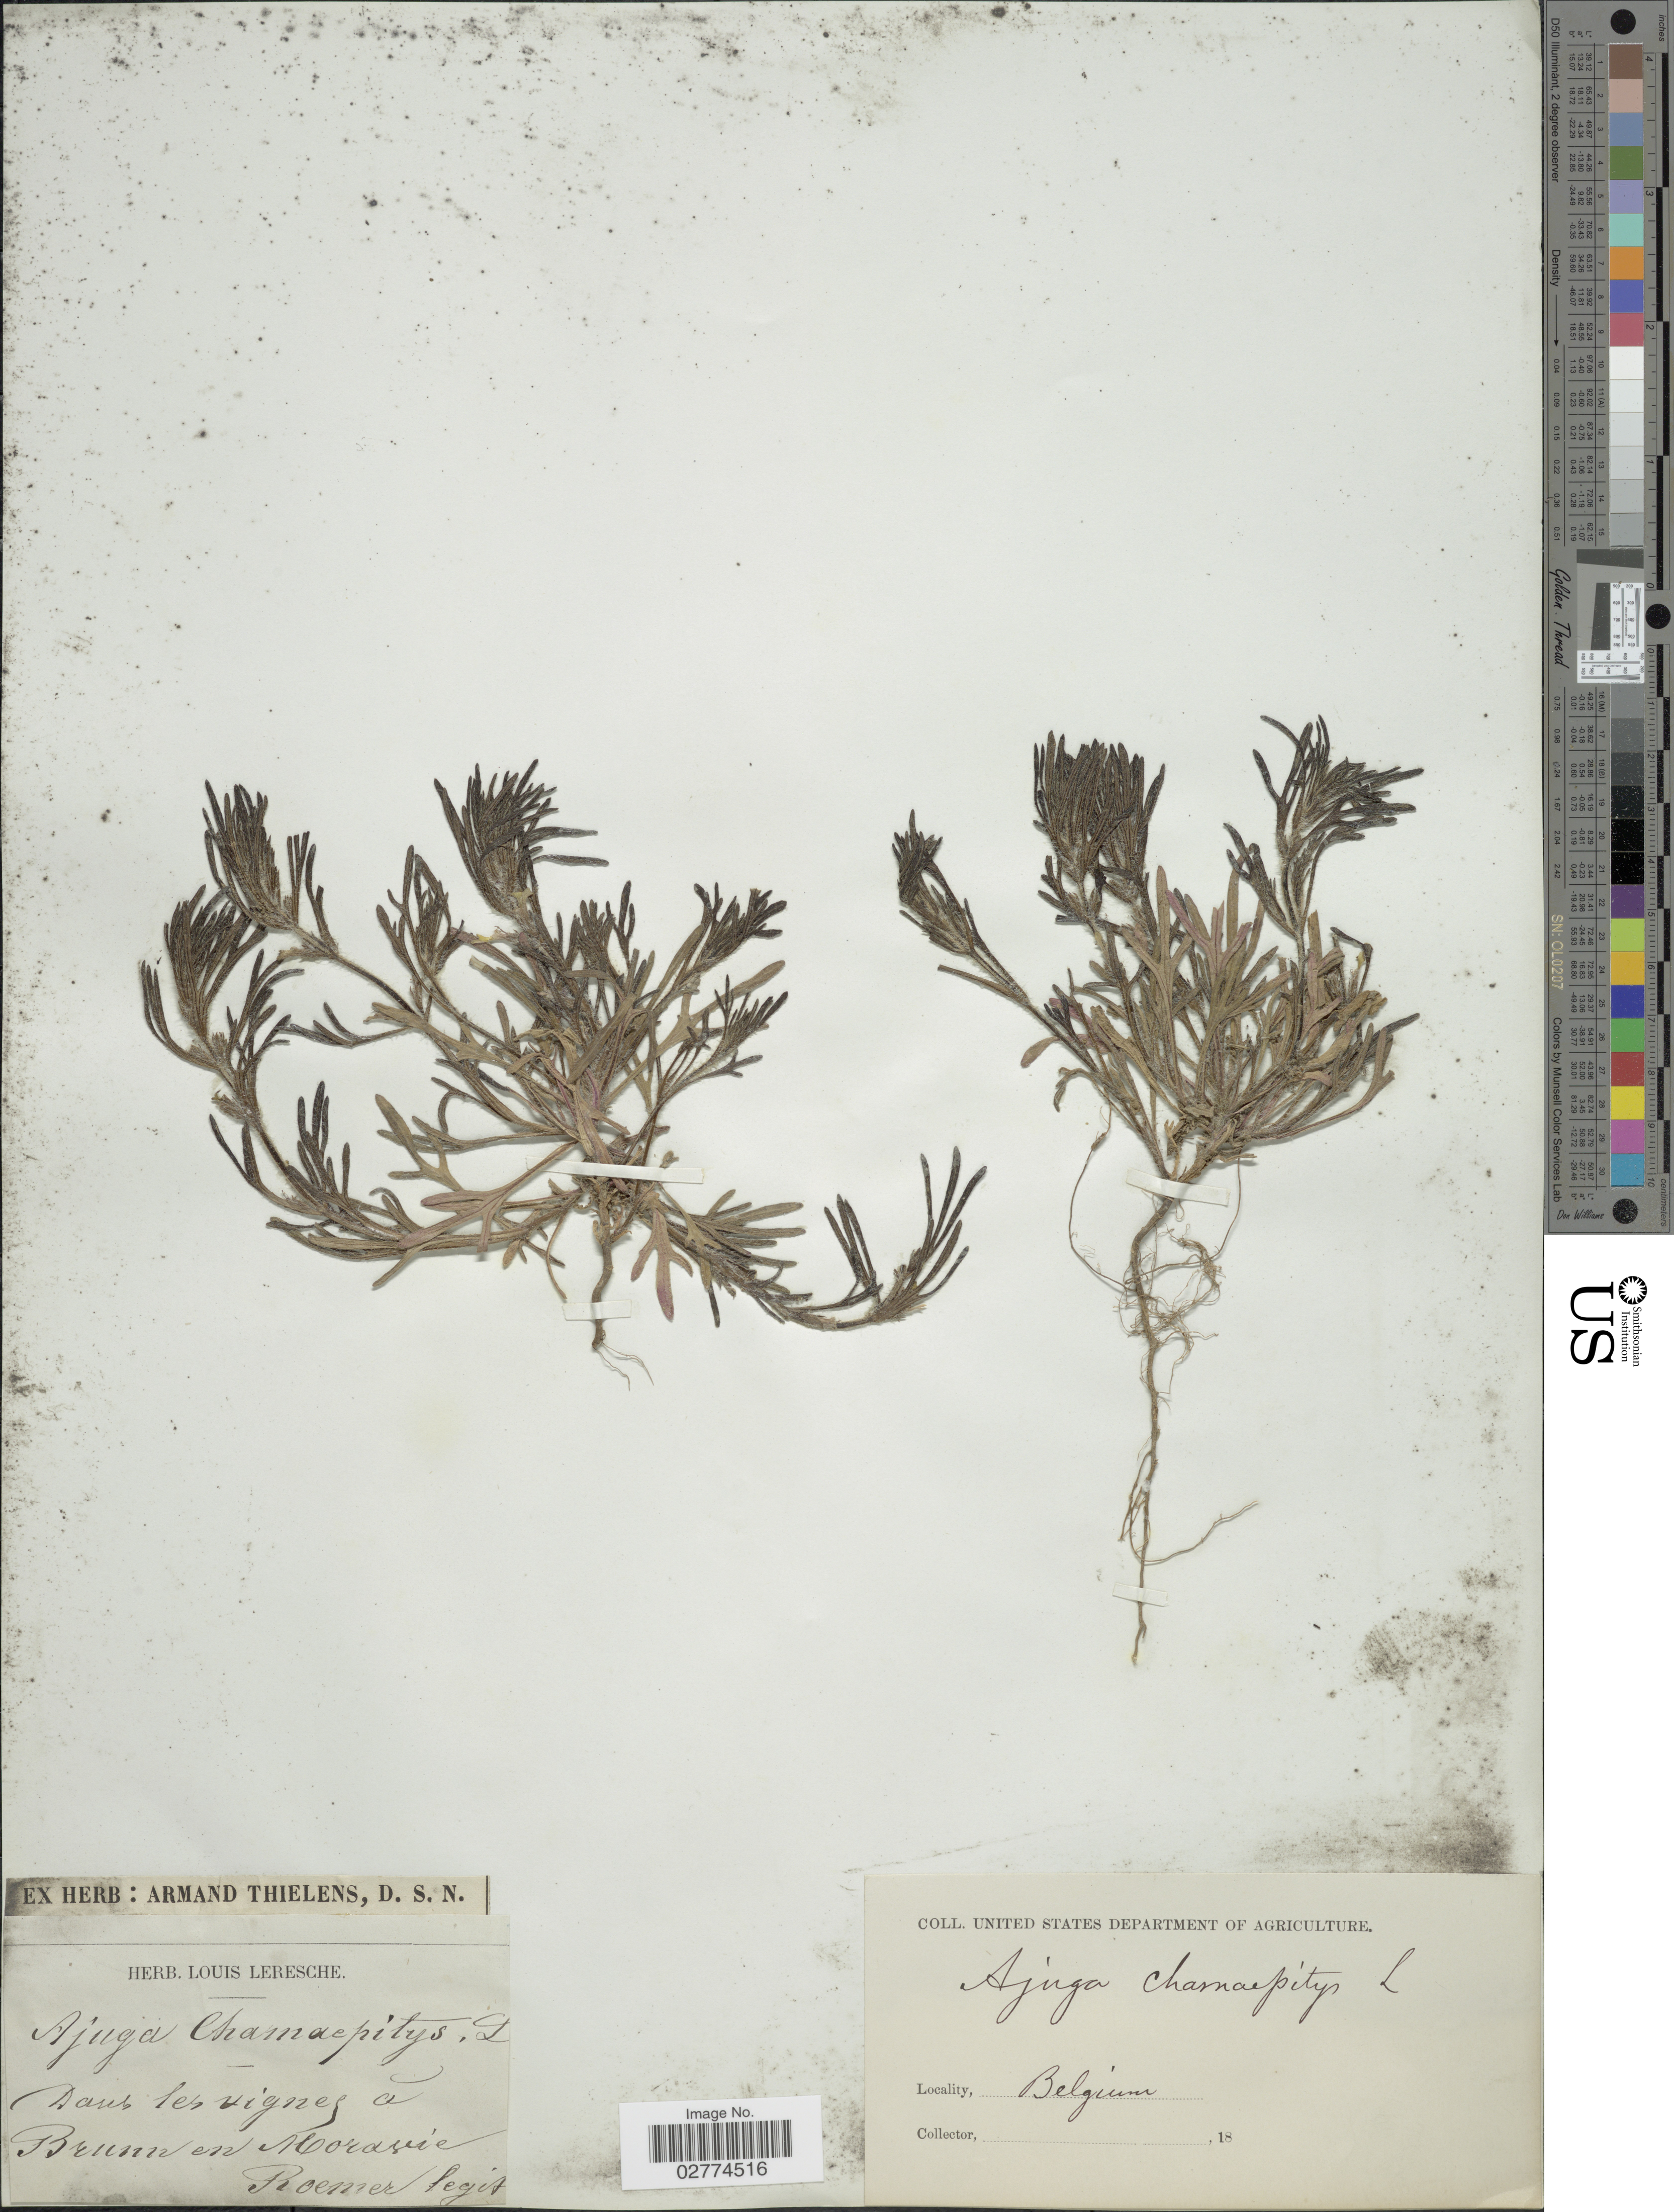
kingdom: Plantae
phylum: Tracheophyta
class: Magnoliopsida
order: Lamiales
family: Lamiaceae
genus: Ajuga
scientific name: Ajuga chamaepitys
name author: (L.) Schreb.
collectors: -. Roemer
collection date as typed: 18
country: Belgium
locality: Dans les vignez a Brunn en Morasue.